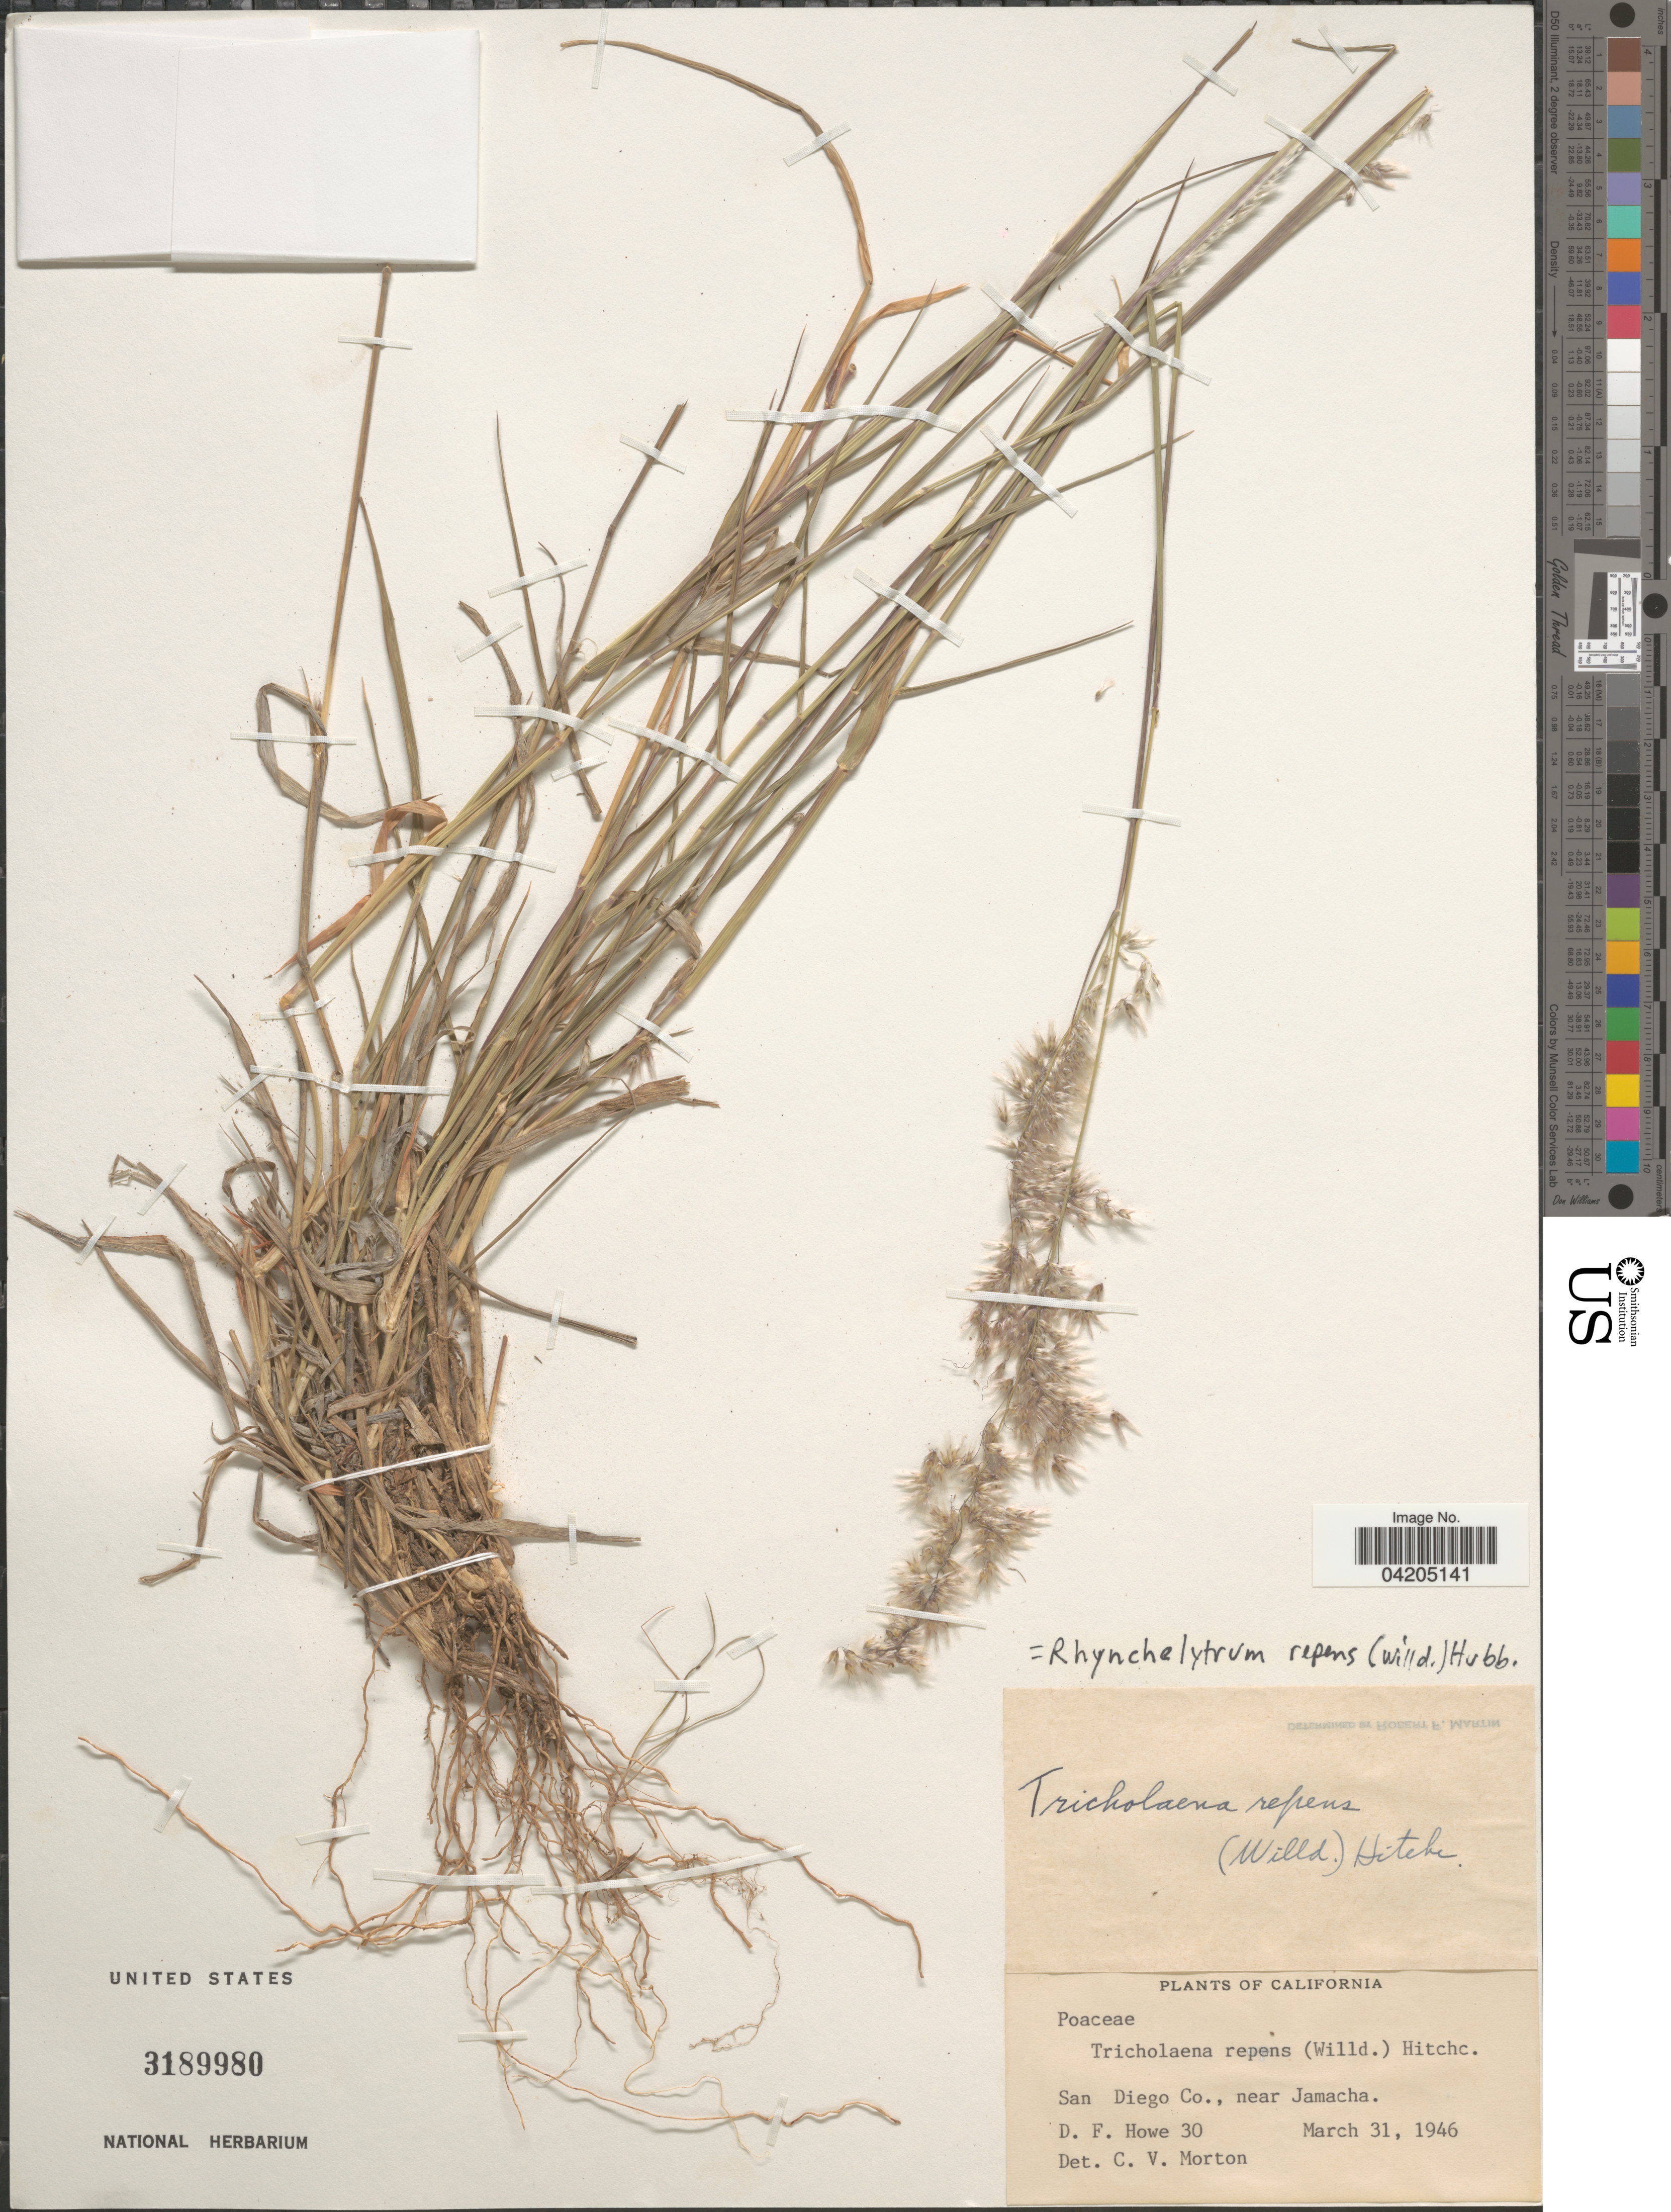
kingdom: Plantae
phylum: Tracheophyta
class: Liliopsida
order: Poales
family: Poaceae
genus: Melinis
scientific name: Melinis repens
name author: (Willd.) Zizka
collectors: D. Howe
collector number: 30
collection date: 1946-03-31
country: United States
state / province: California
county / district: San Diego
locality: San Diego Co., near Jamacha.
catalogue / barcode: US 3189980